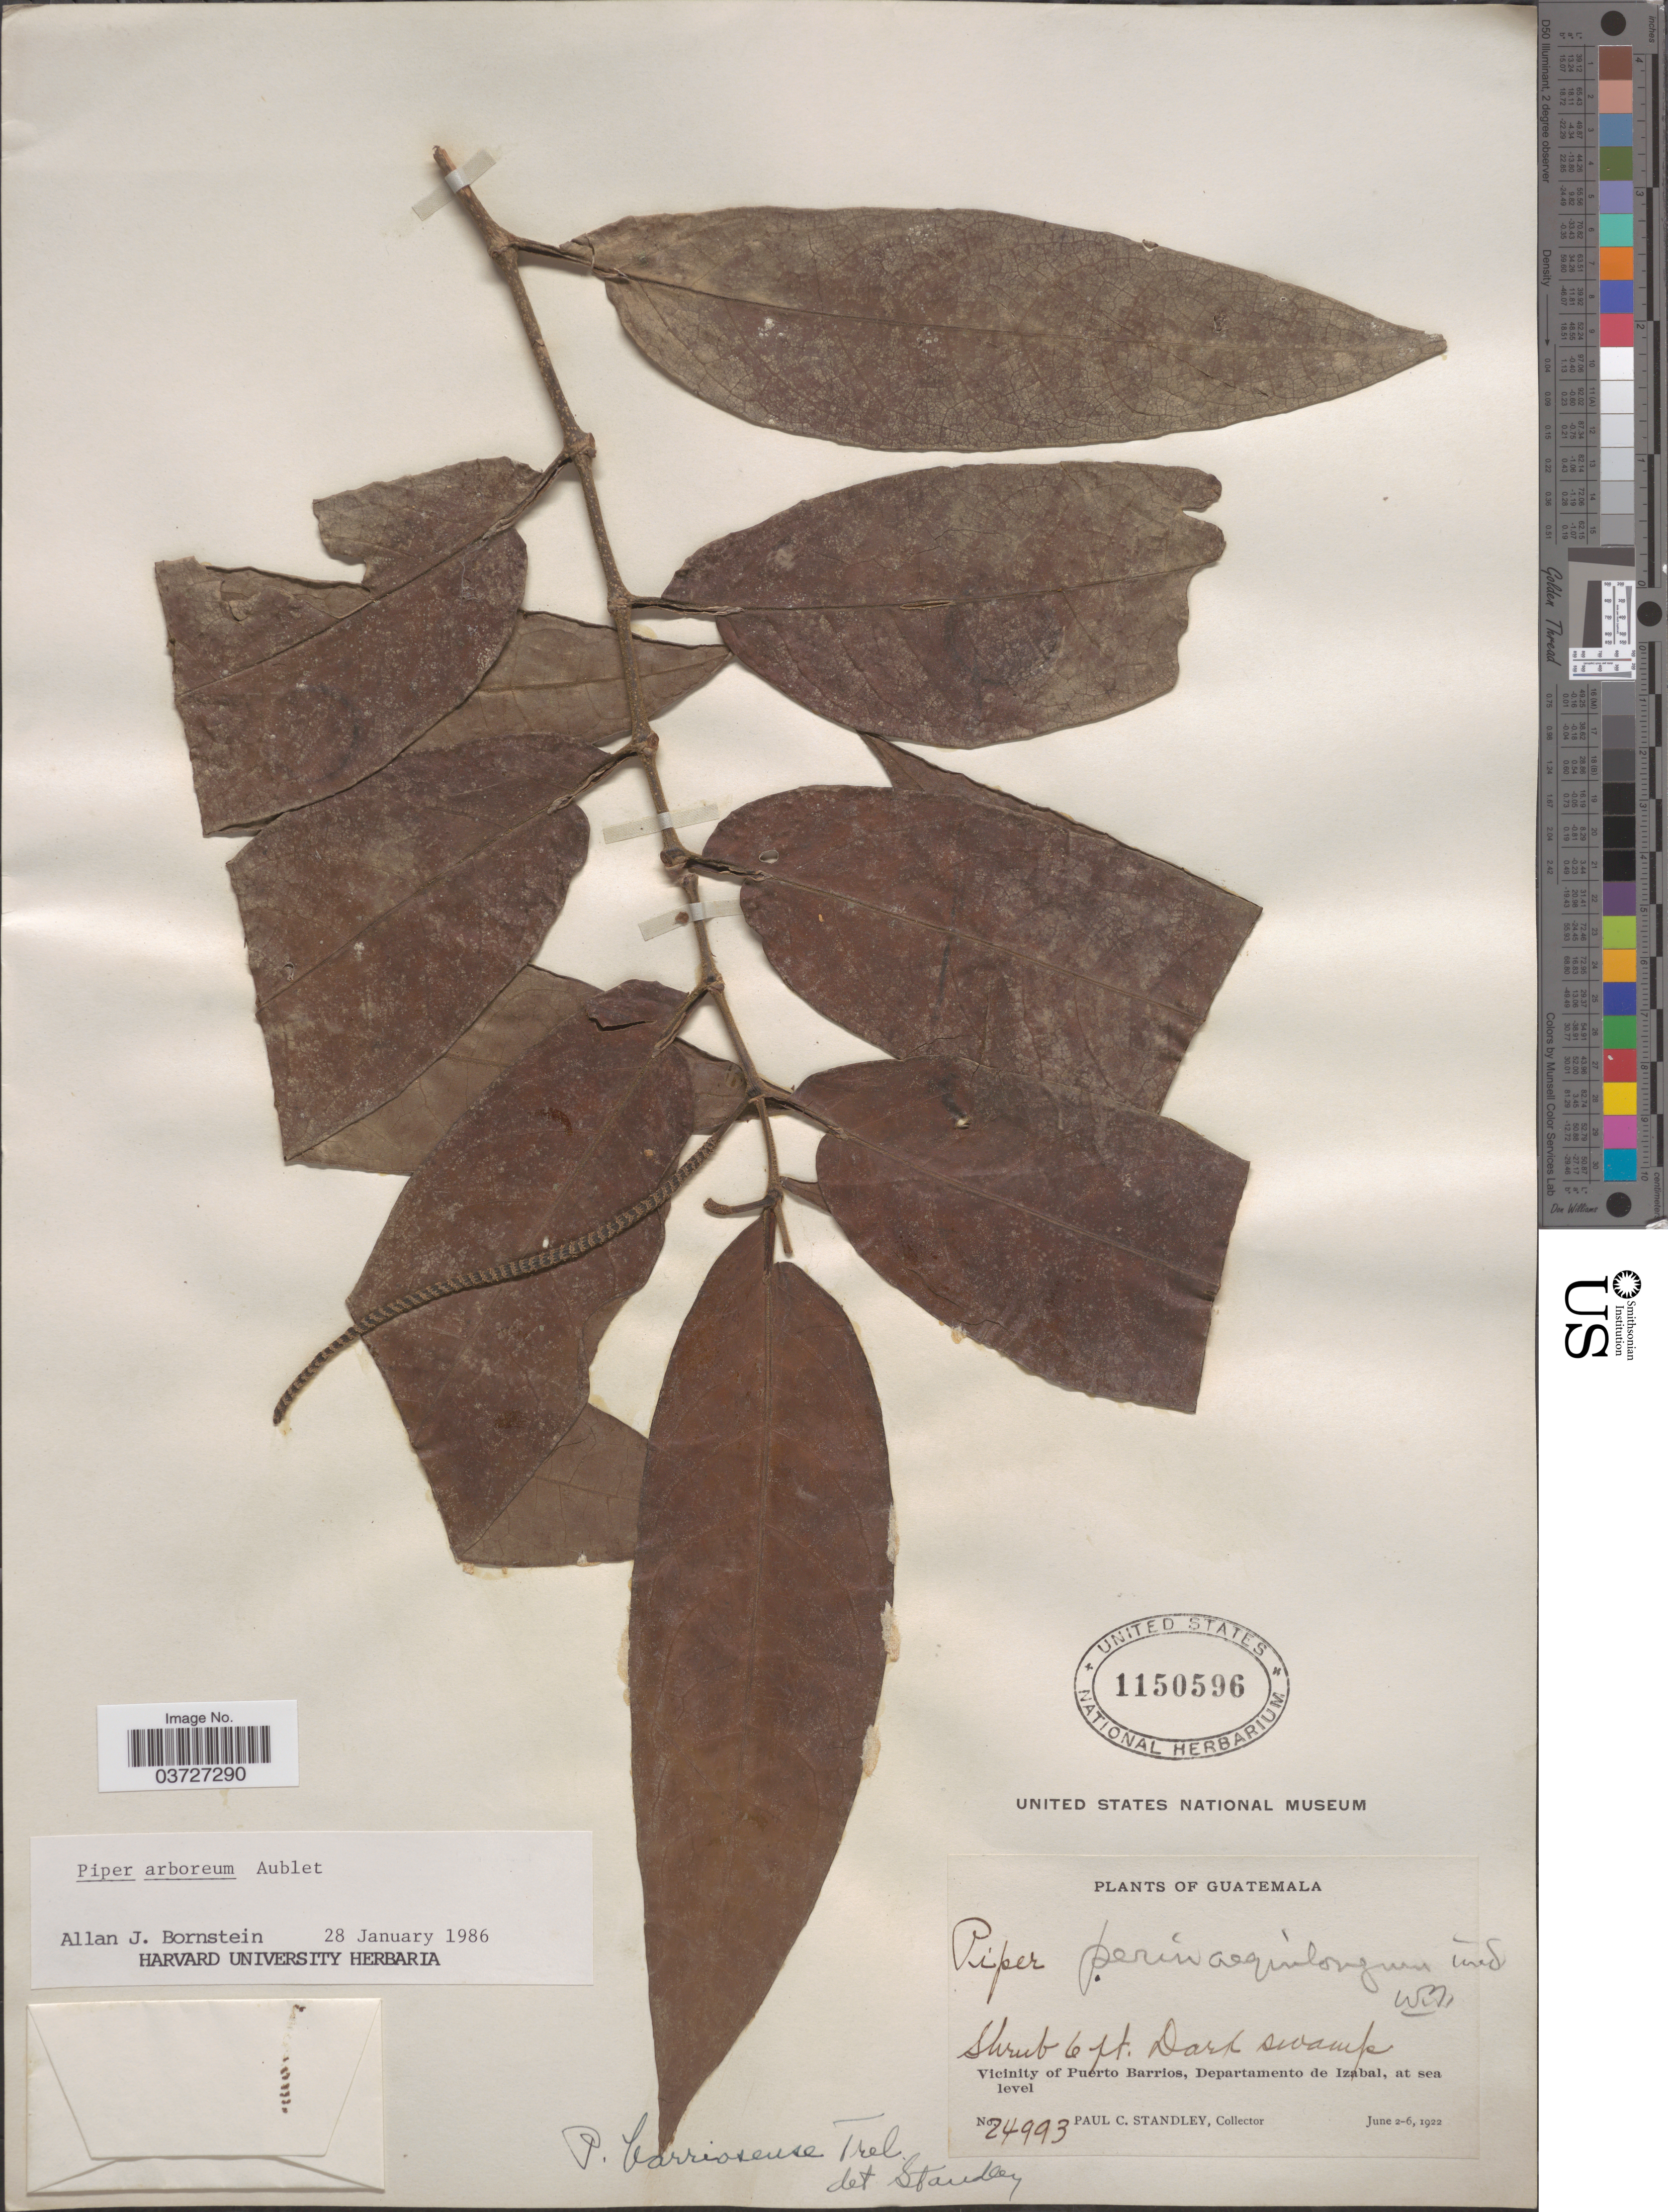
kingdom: Plantae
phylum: Tracheophyta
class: Magnoliopsida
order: Piperales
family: Piperaceae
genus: Piper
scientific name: Piper arboreum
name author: Aubl.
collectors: P. C. Standley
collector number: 24993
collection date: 1922-06-02/1922-06-06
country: Guatemala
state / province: Izabal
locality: Vicinity of Puerto Barrios, Departamento de Izabal.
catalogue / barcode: US 1150596